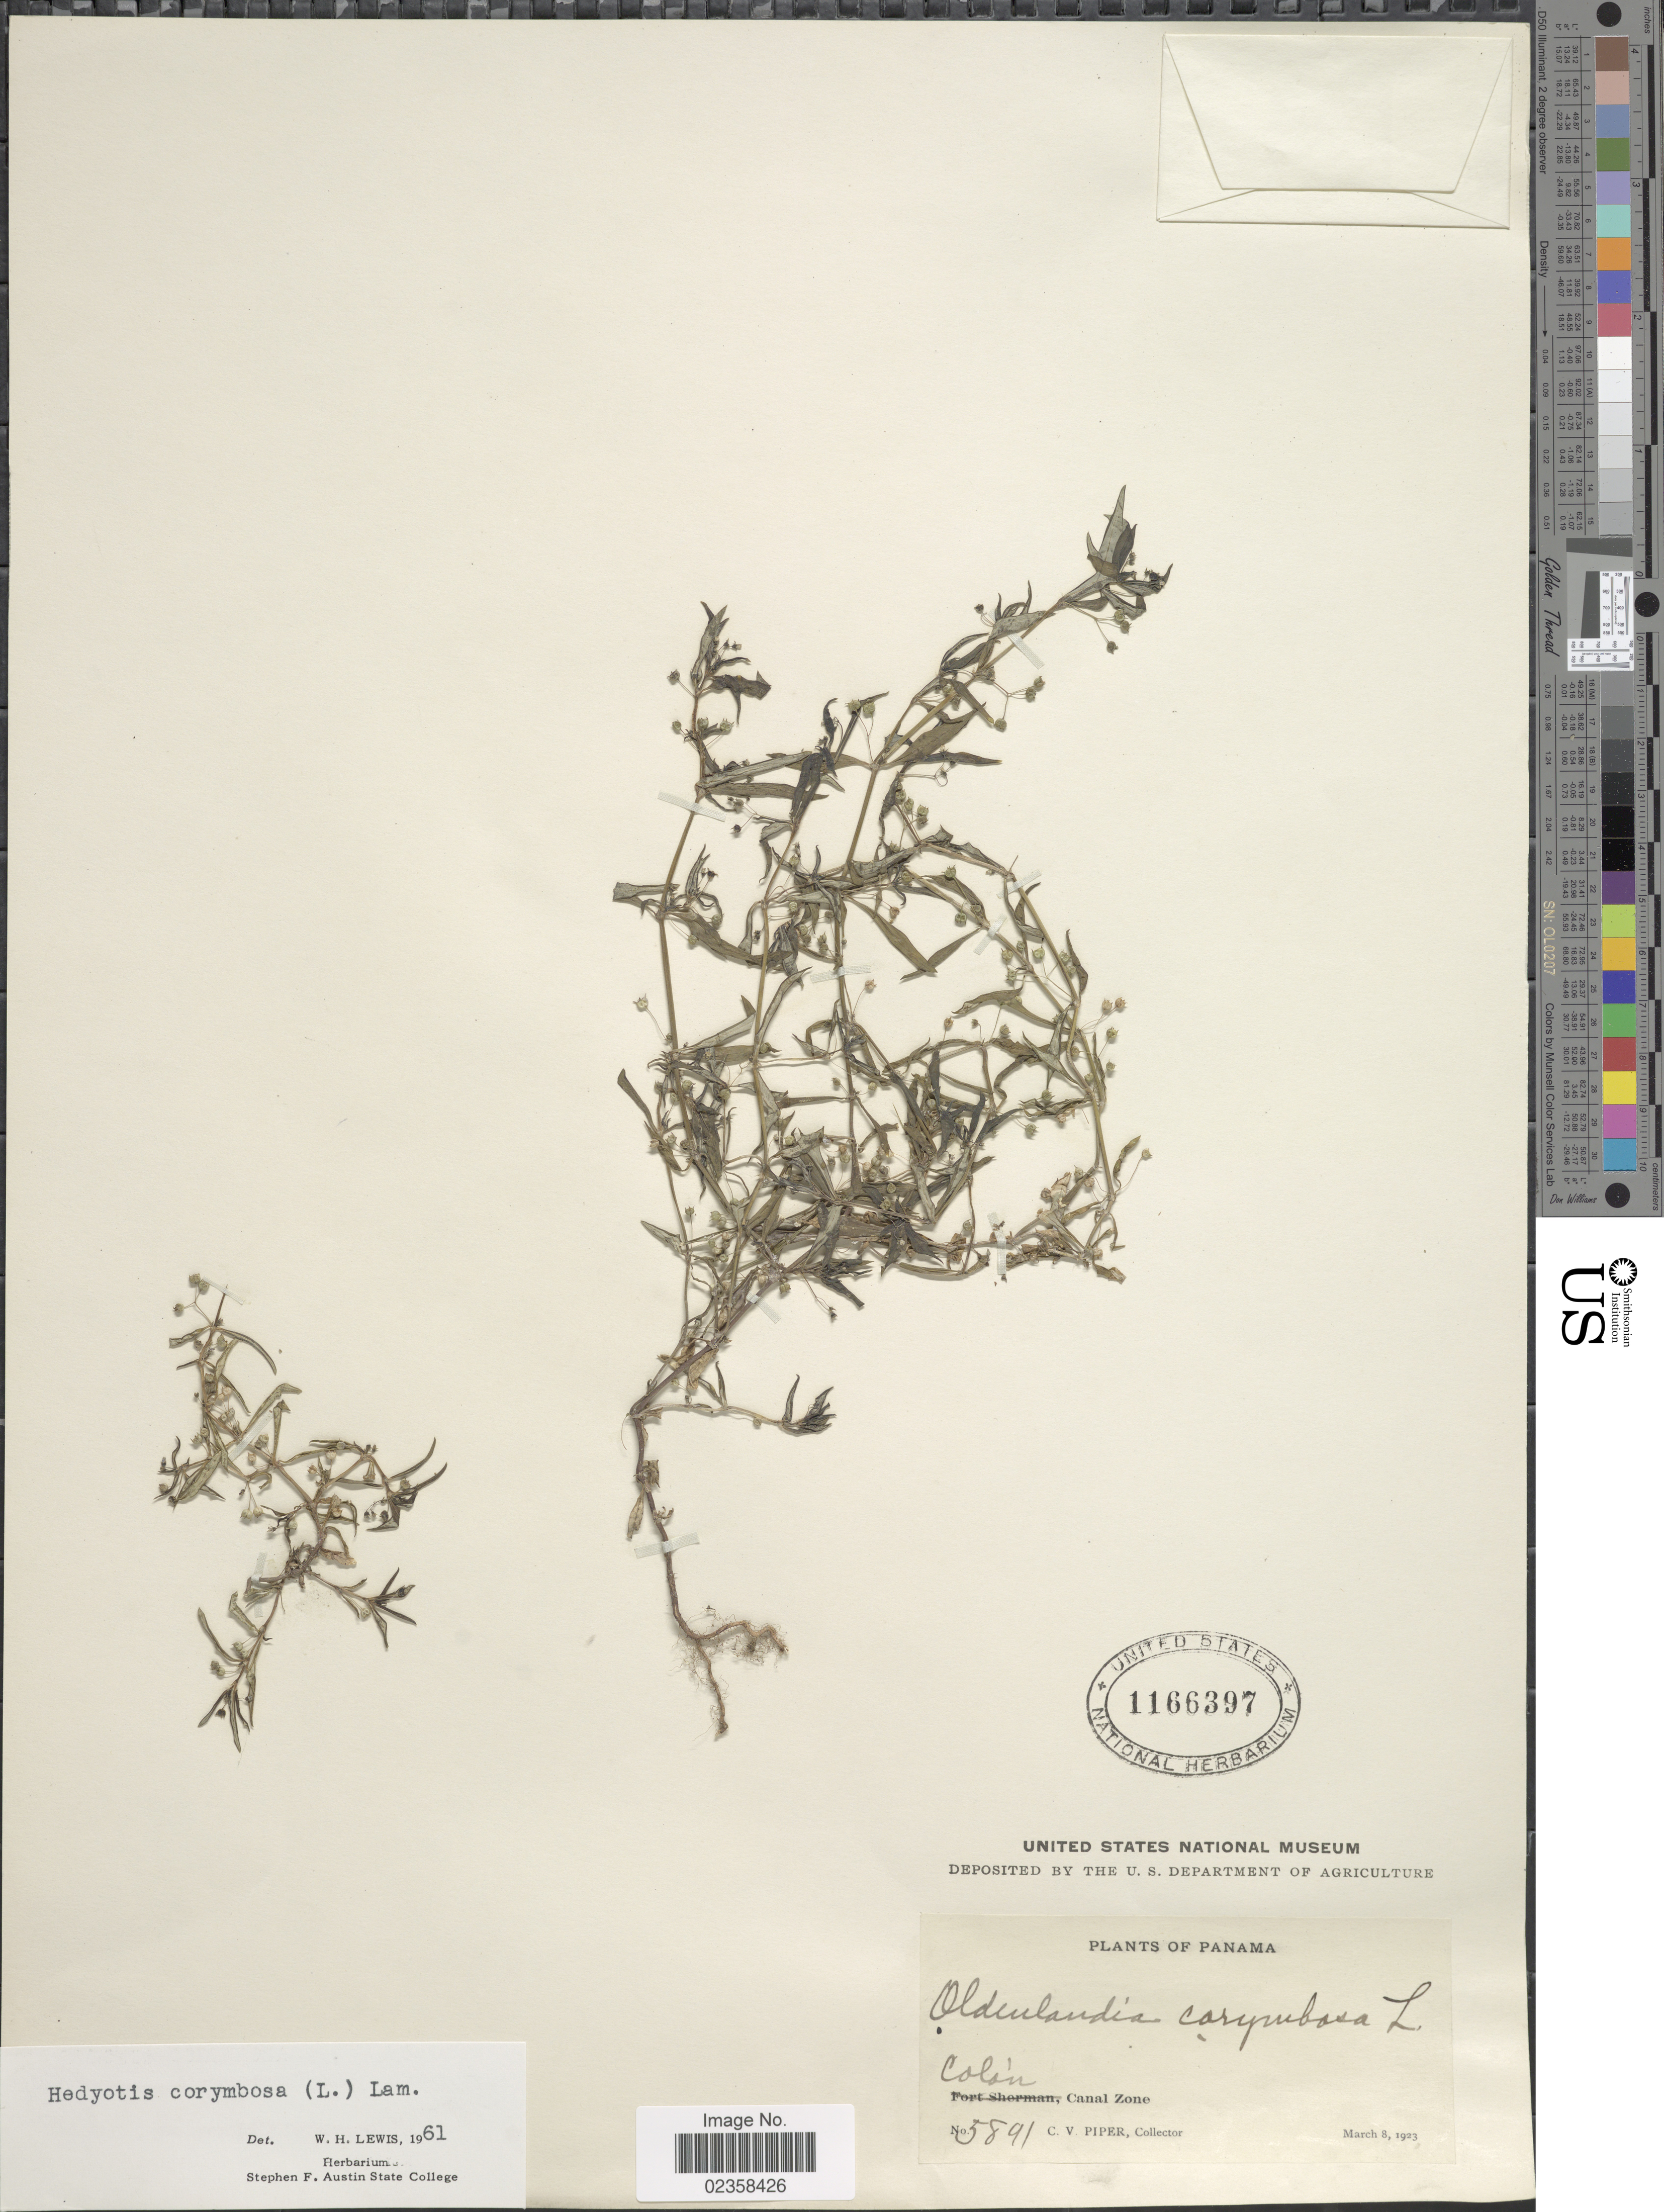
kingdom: Plantae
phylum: Tracheophyta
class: Magnoliopsida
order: Gentianales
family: Rubiaceae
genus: Oldenlandia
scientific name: Oldenlandia corymbosa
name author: L.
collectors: C. V. Piper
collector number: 5891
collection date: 1923-03-08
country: Panama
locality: Colon, Canal Zone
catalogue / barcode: US 1166397